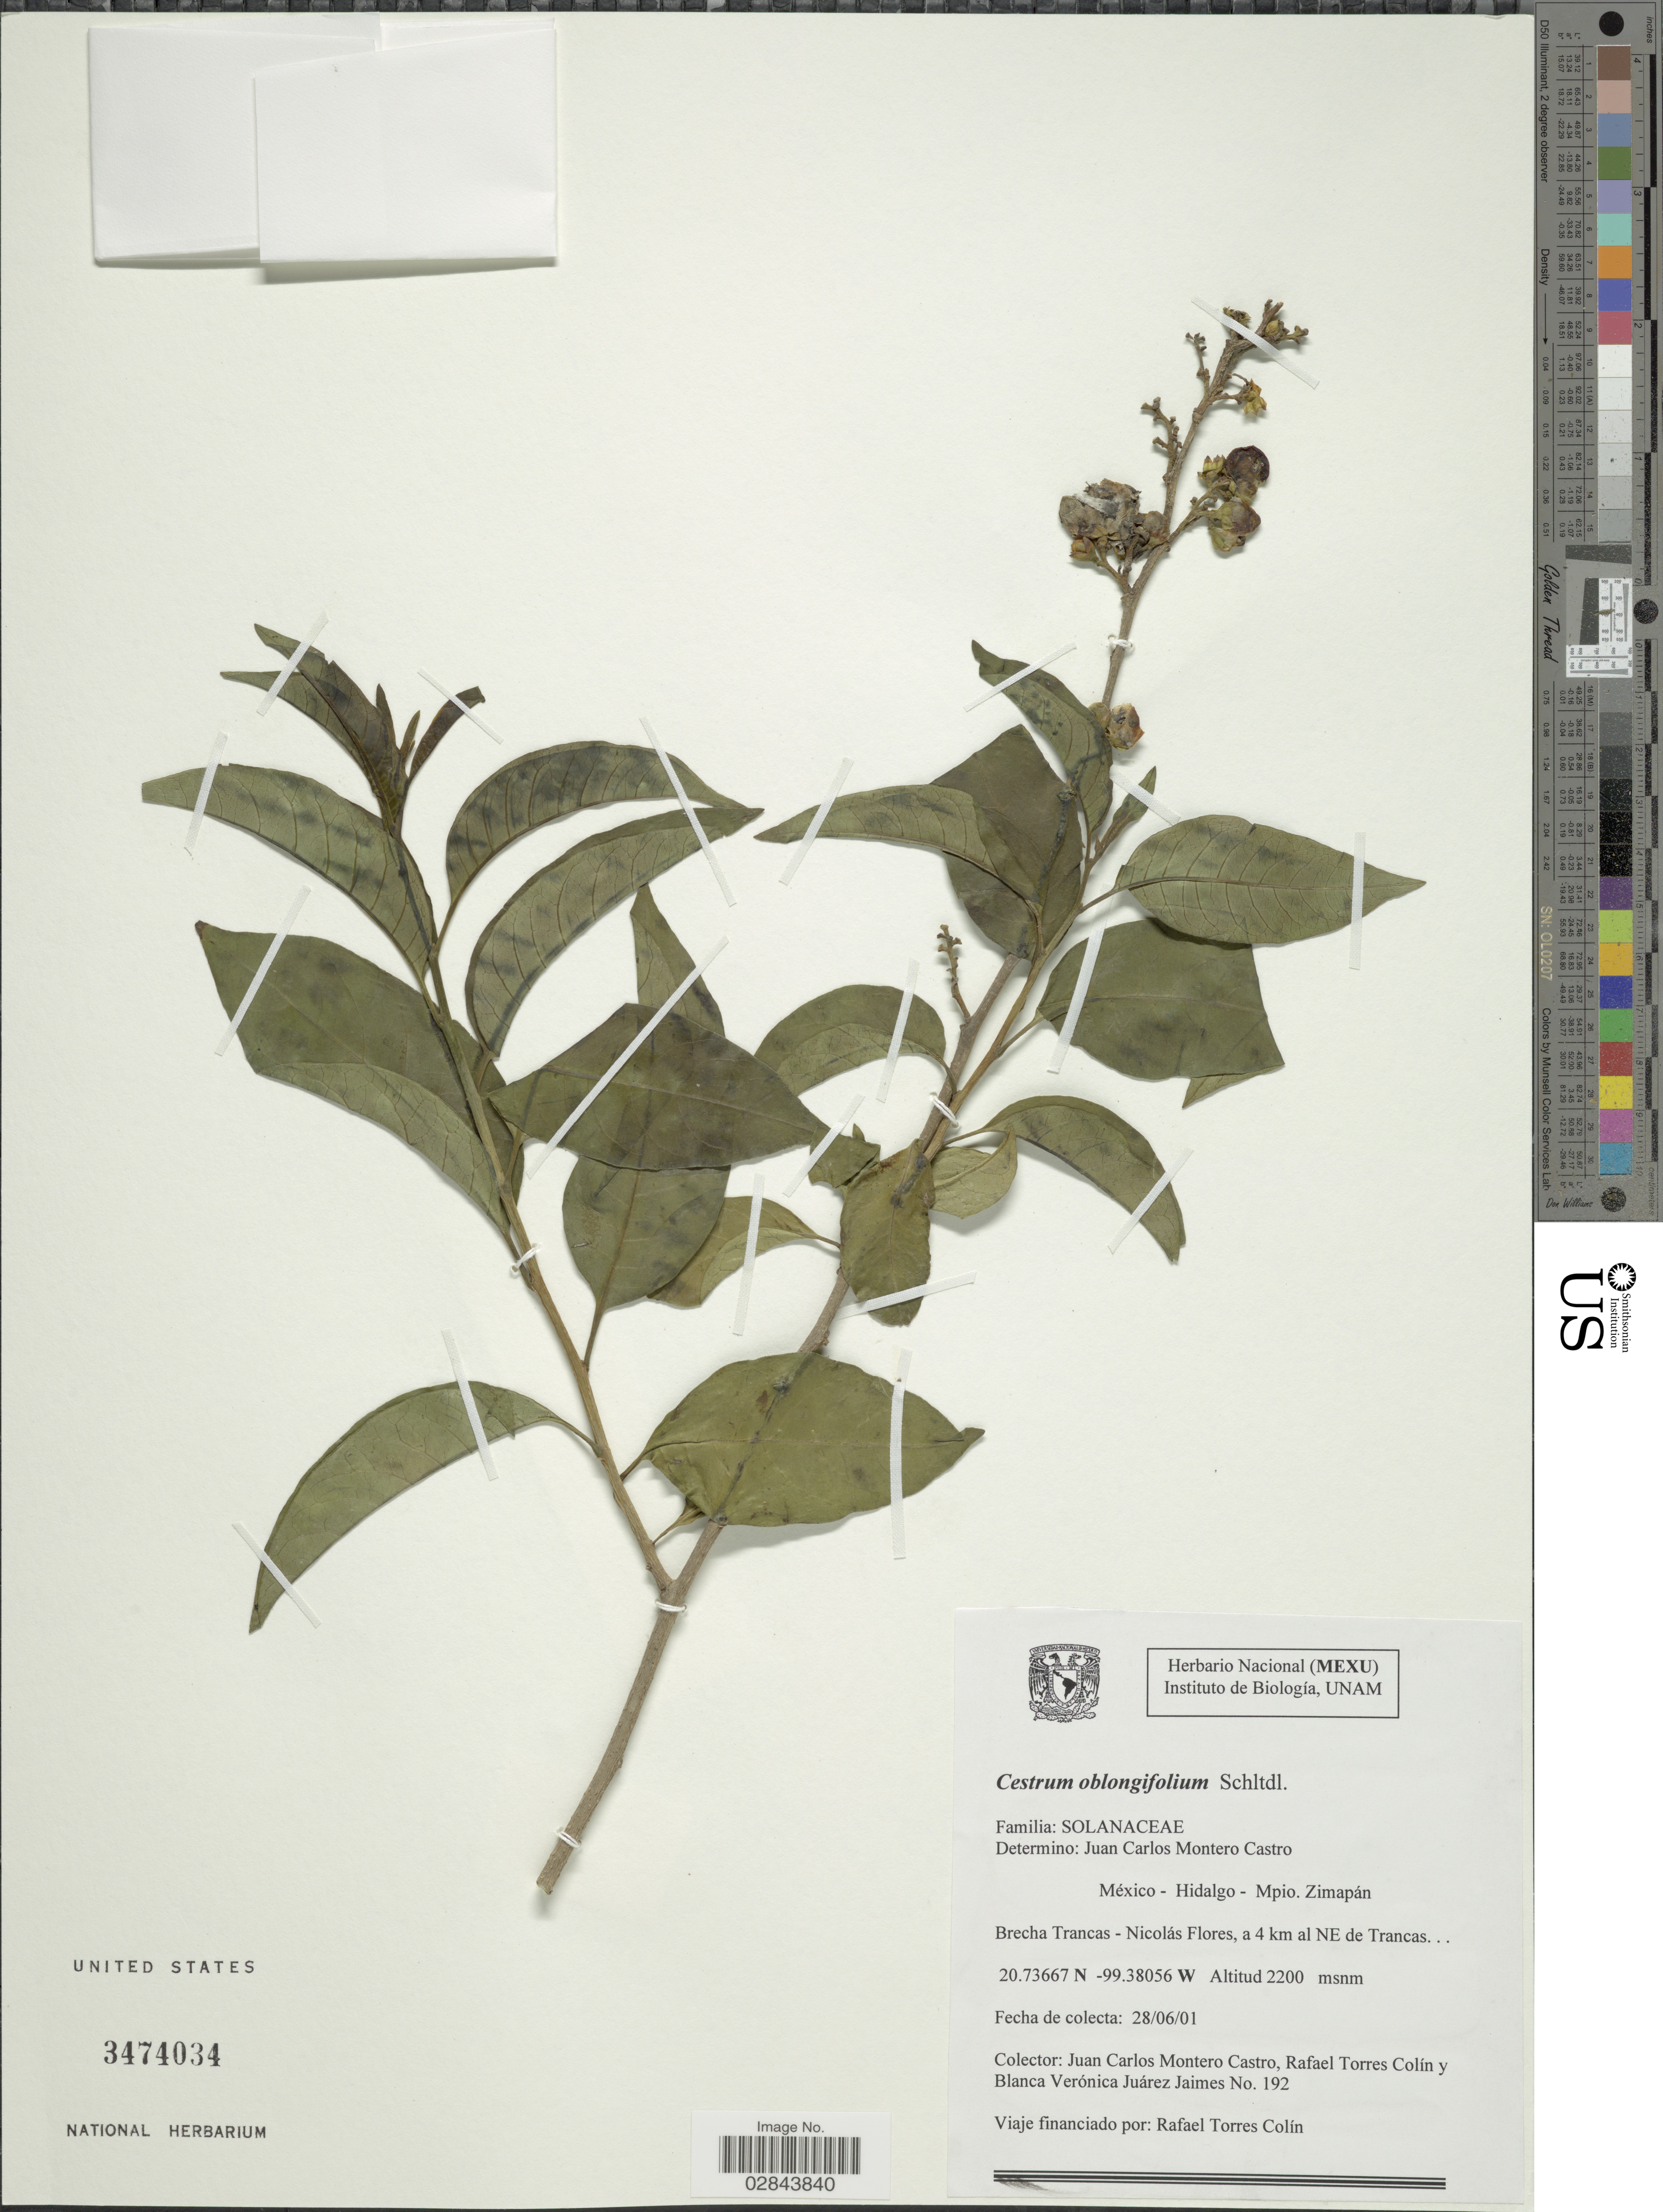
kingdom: Plantae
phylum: Tracheophyta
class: Magnoliopsida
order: Solanales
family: Solanaceae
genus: Cestrum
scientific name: Cestrum oblongifolium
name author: Schltdl.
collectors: J. Montero-Castro, R. Torres C. & V. Juárez-Jaimes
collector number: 192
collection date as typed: Transcribed d/m/y: 28/6/1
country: Mexico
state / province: Hidalgo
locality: Mpio. Zimapán. Brecha Trancas - Nicolás Flores, a 4 km al NE de Trancas.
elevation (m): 2200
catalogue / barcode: US 3474034